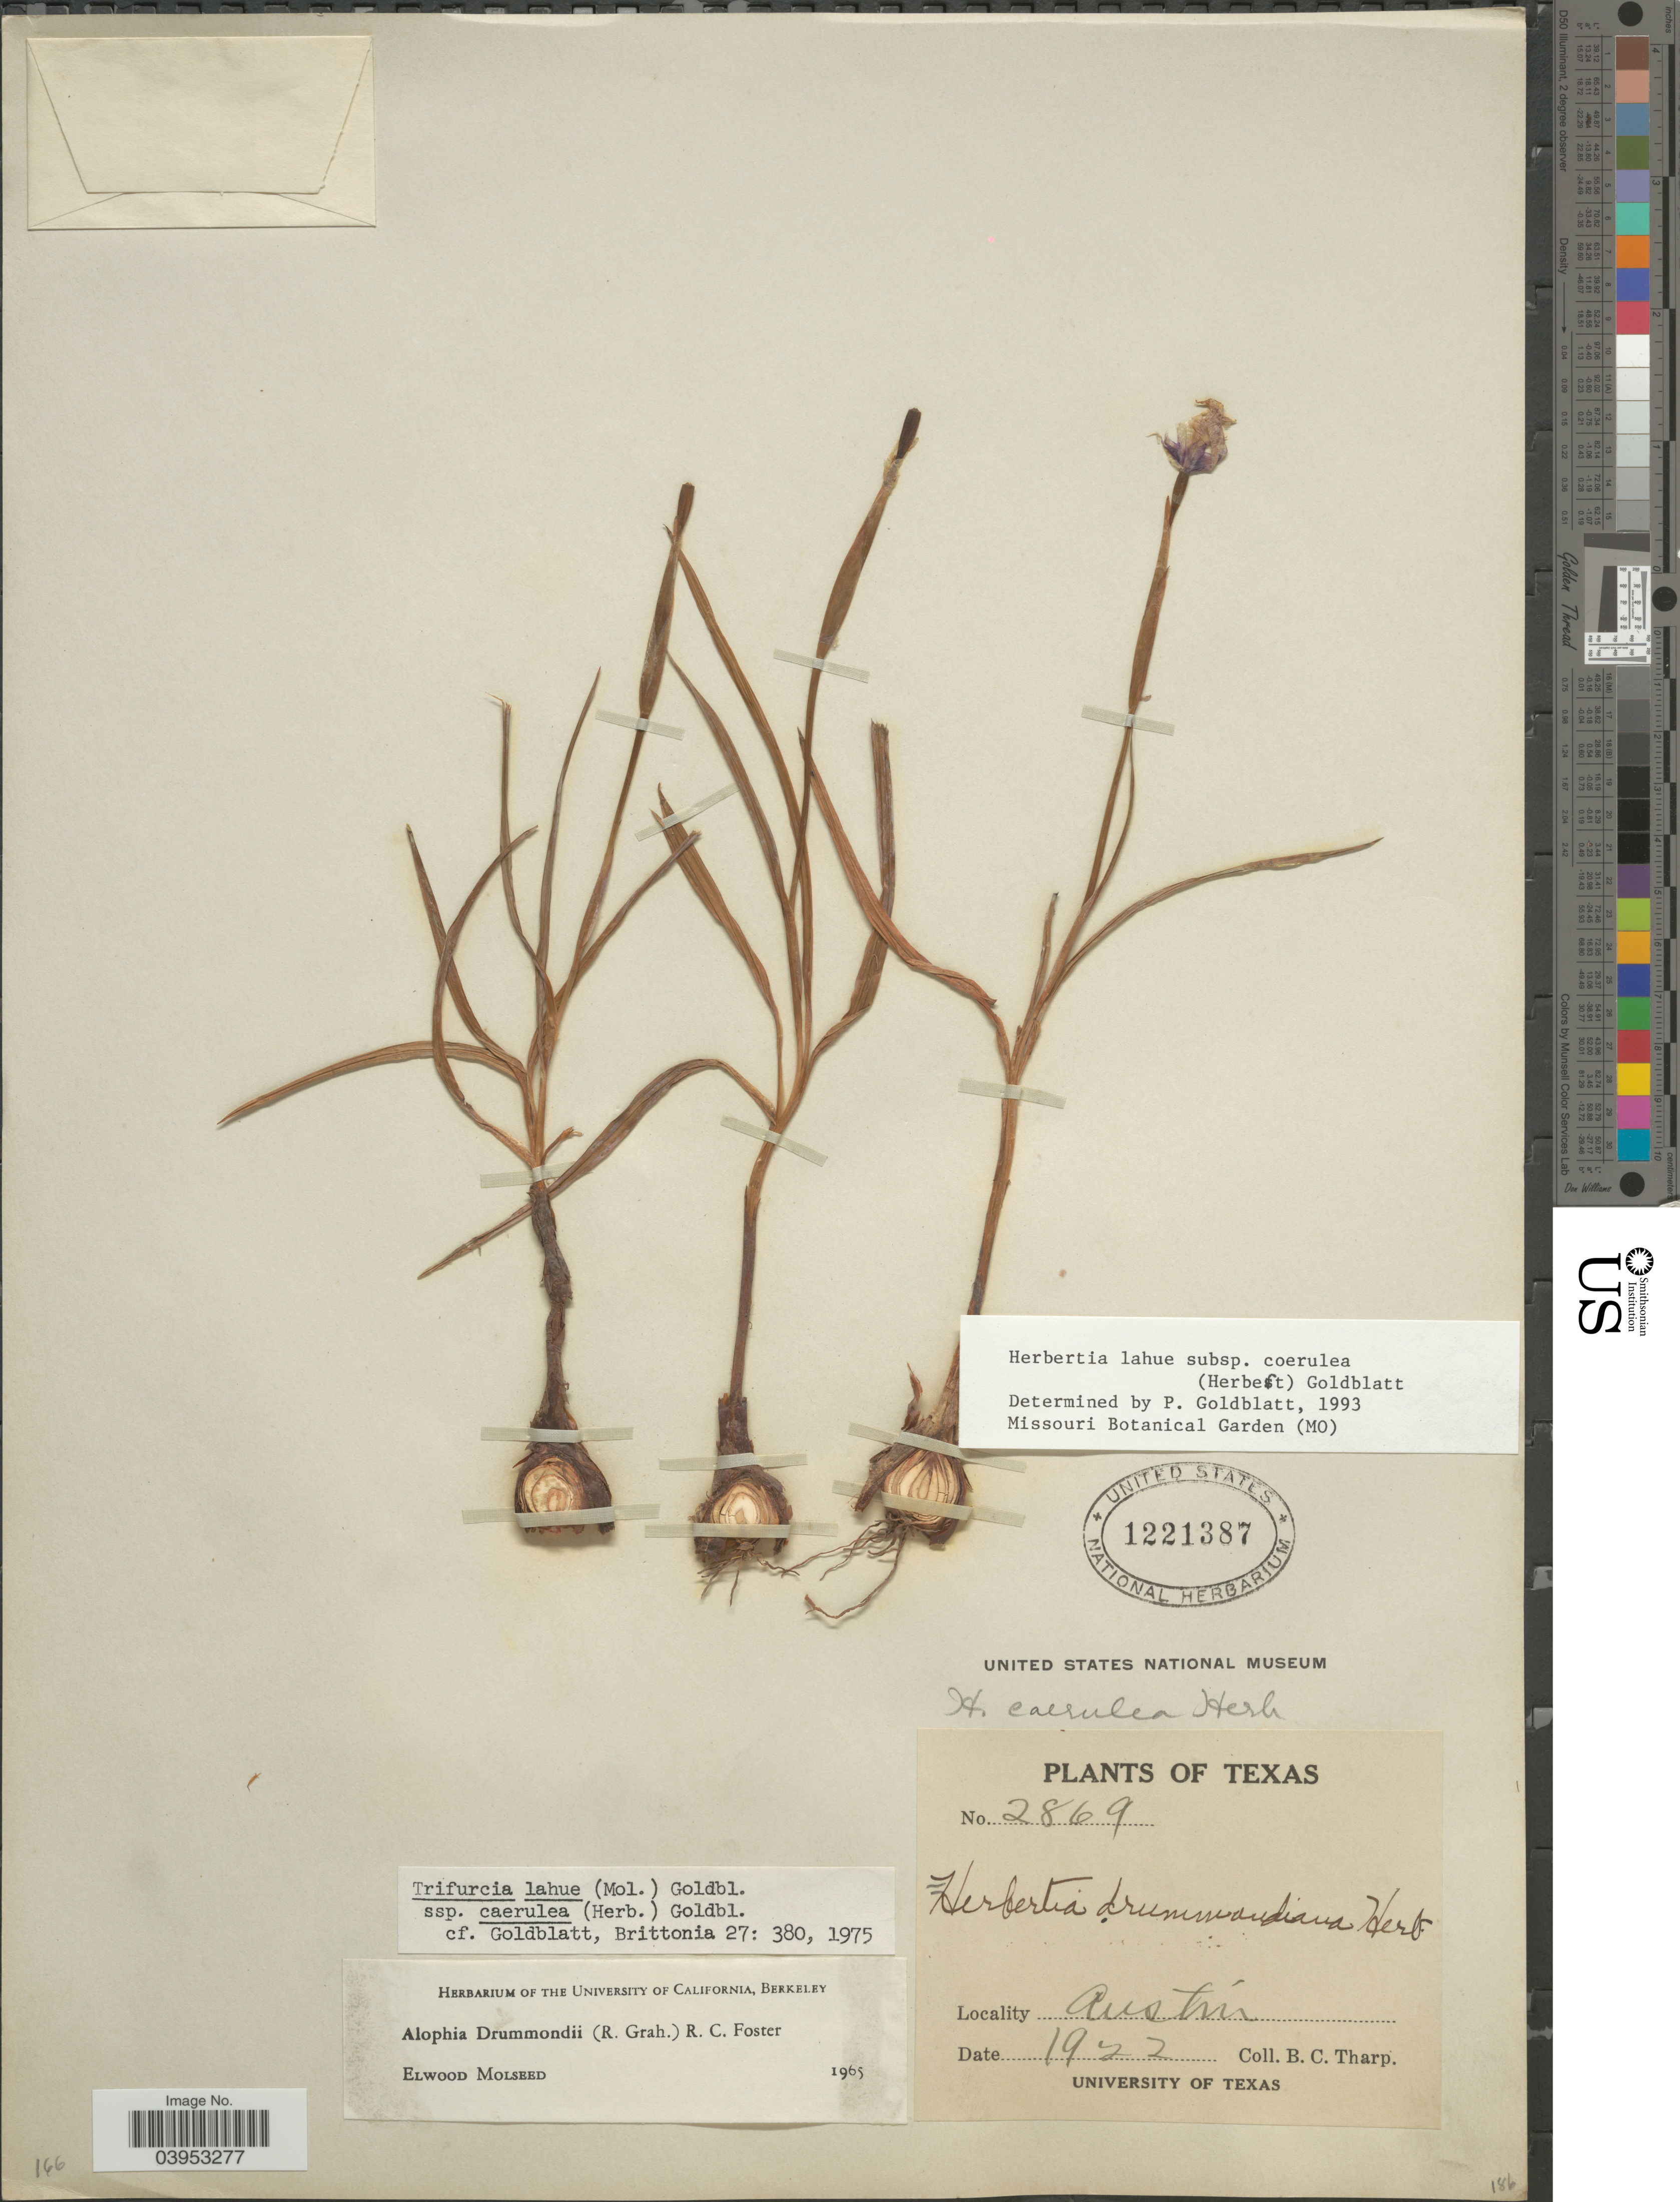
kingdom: Plantae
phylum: Tracheophyta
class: Liliopsida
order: Asparagales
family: Iridaceae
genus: Herbertia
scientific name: Herbertia lahue subsp. caerulea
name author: (Herb.) Goldblatt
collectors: B. C. Tharp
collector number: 2869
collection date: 1922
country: United States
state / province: Texas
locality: Austin.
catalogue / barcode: US 1221387